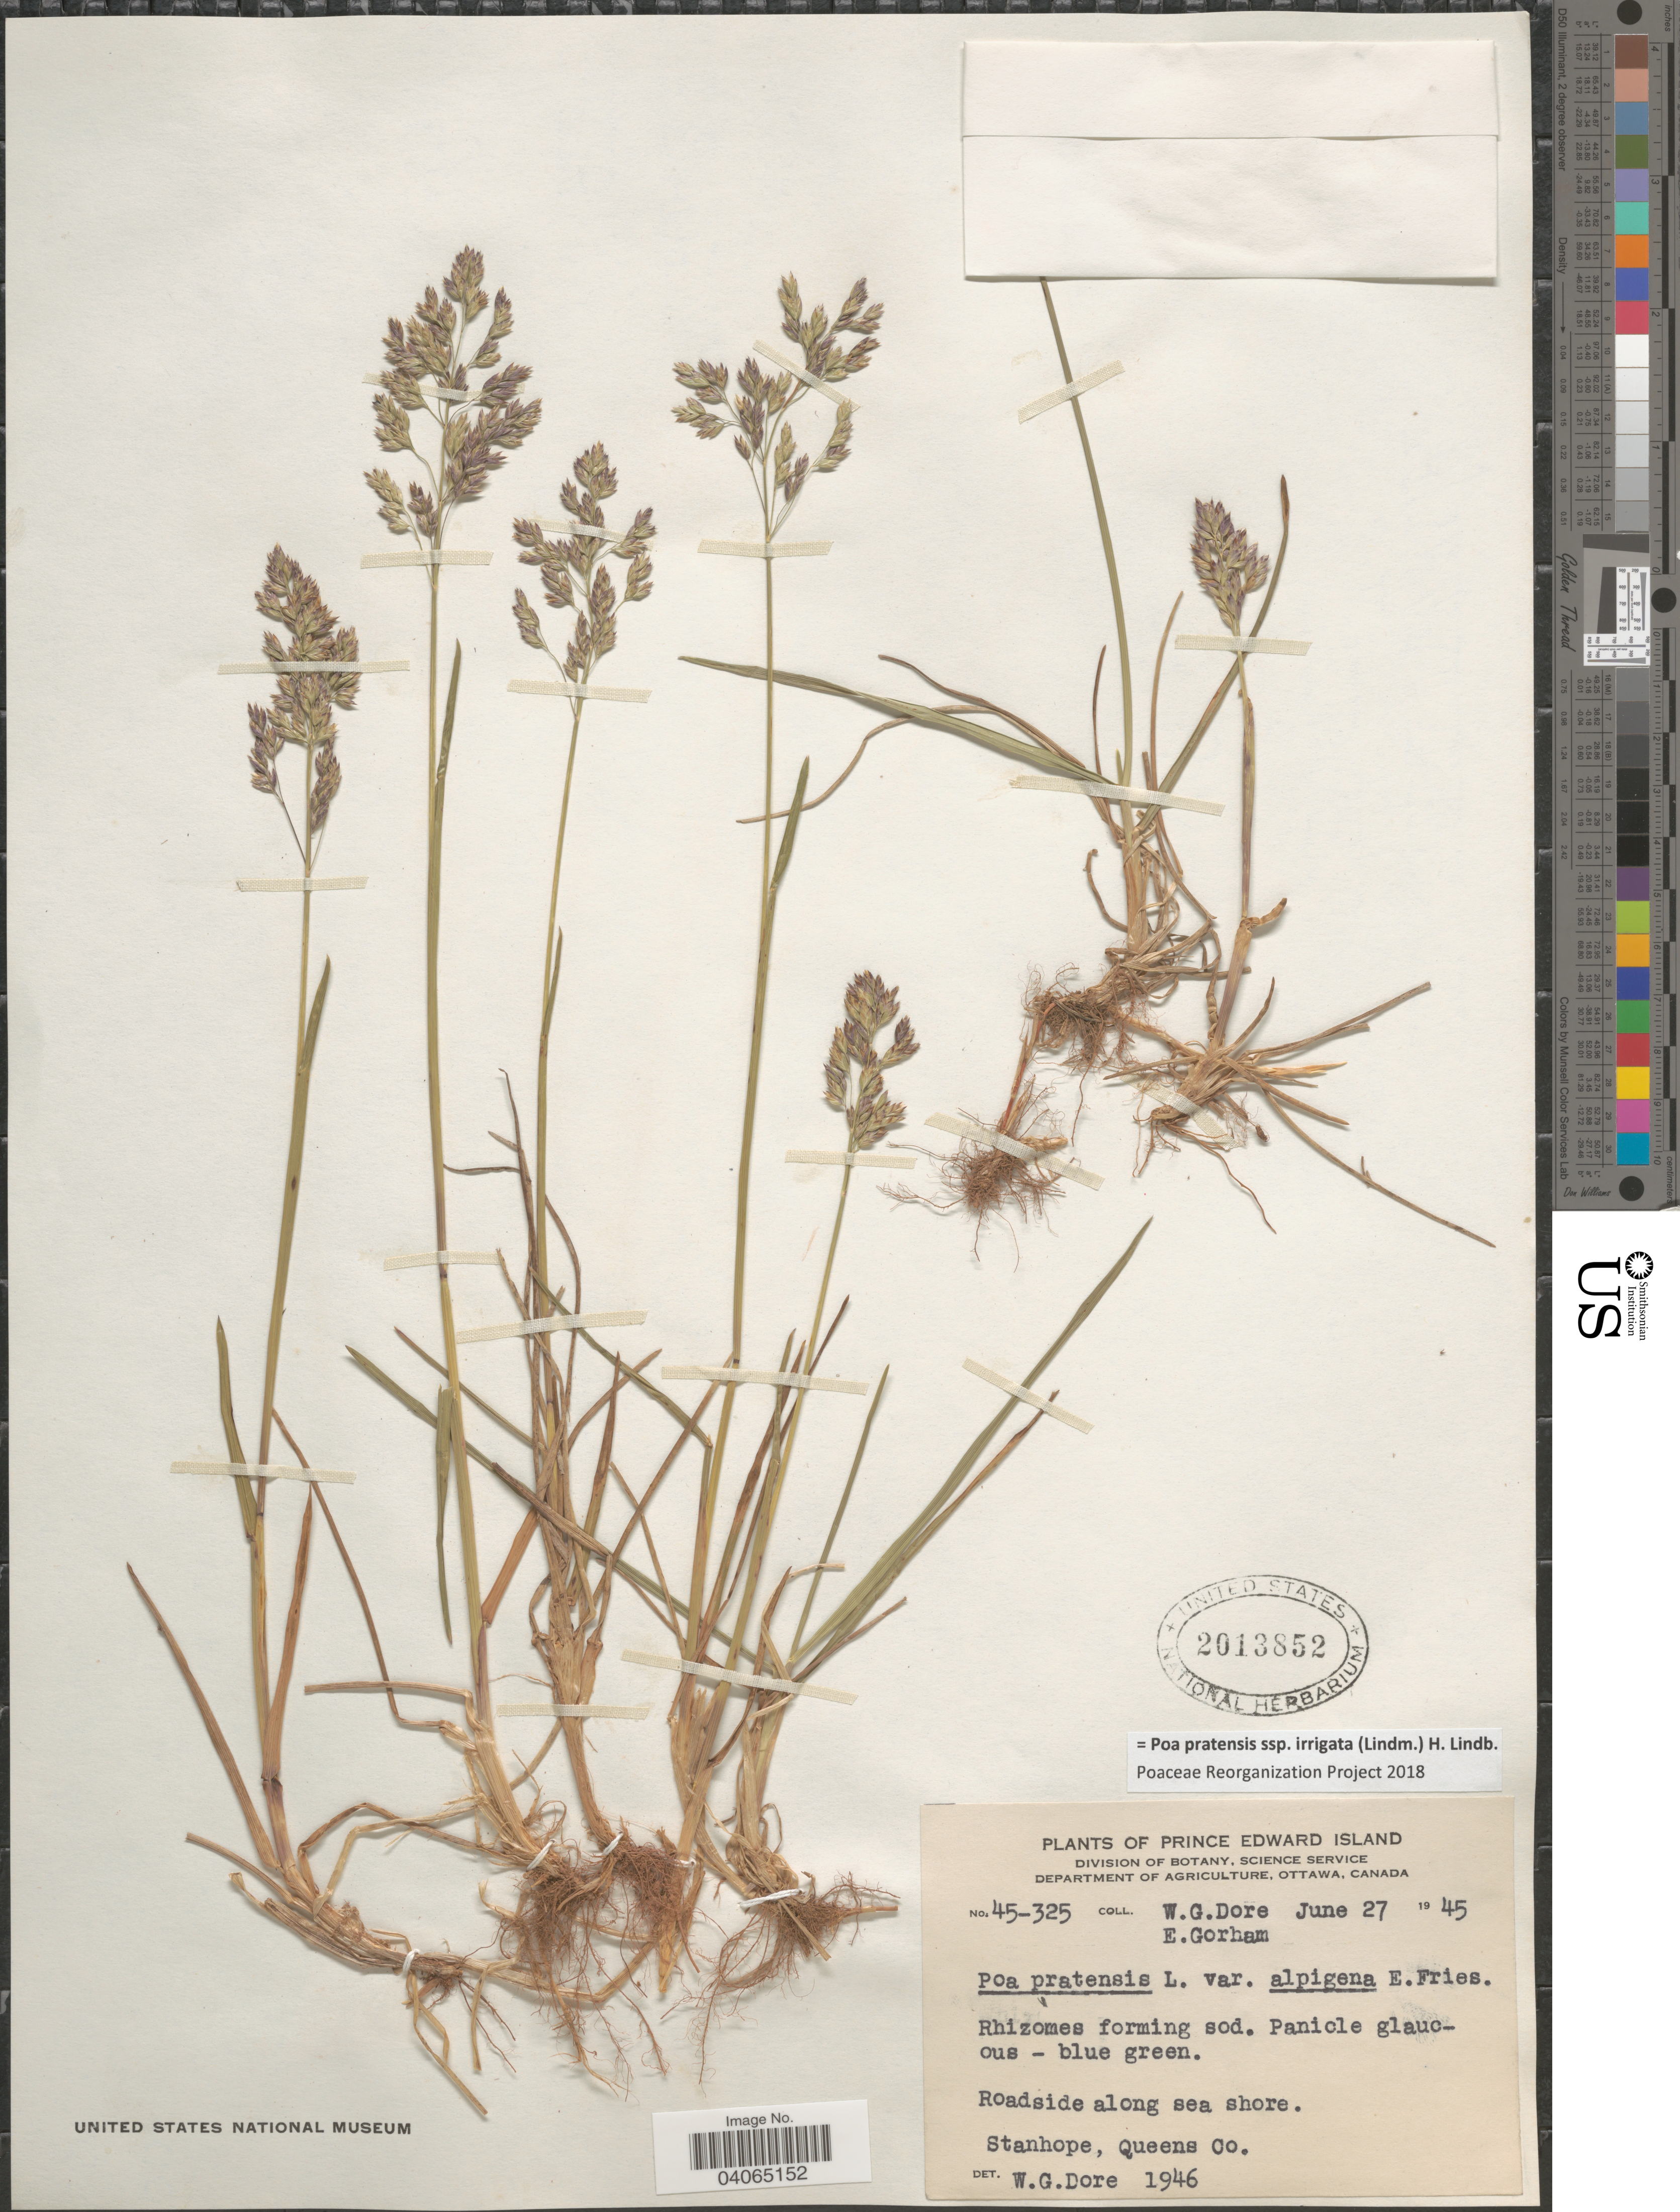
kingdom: Plantae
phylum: Tracheophyta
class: Liliopsida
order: Poales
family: Poaceae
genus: Poa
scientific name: Poa pratensis subsp. irrigata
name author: (Lindm.) H. Lindb.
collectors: W. Dore & E. Gorham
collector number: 45-325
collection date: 1945-06-27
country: Canada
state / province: Prince Edward Island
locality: Roadside along sea shore. Stanhope, Queens Co.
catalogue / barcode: US 2013852